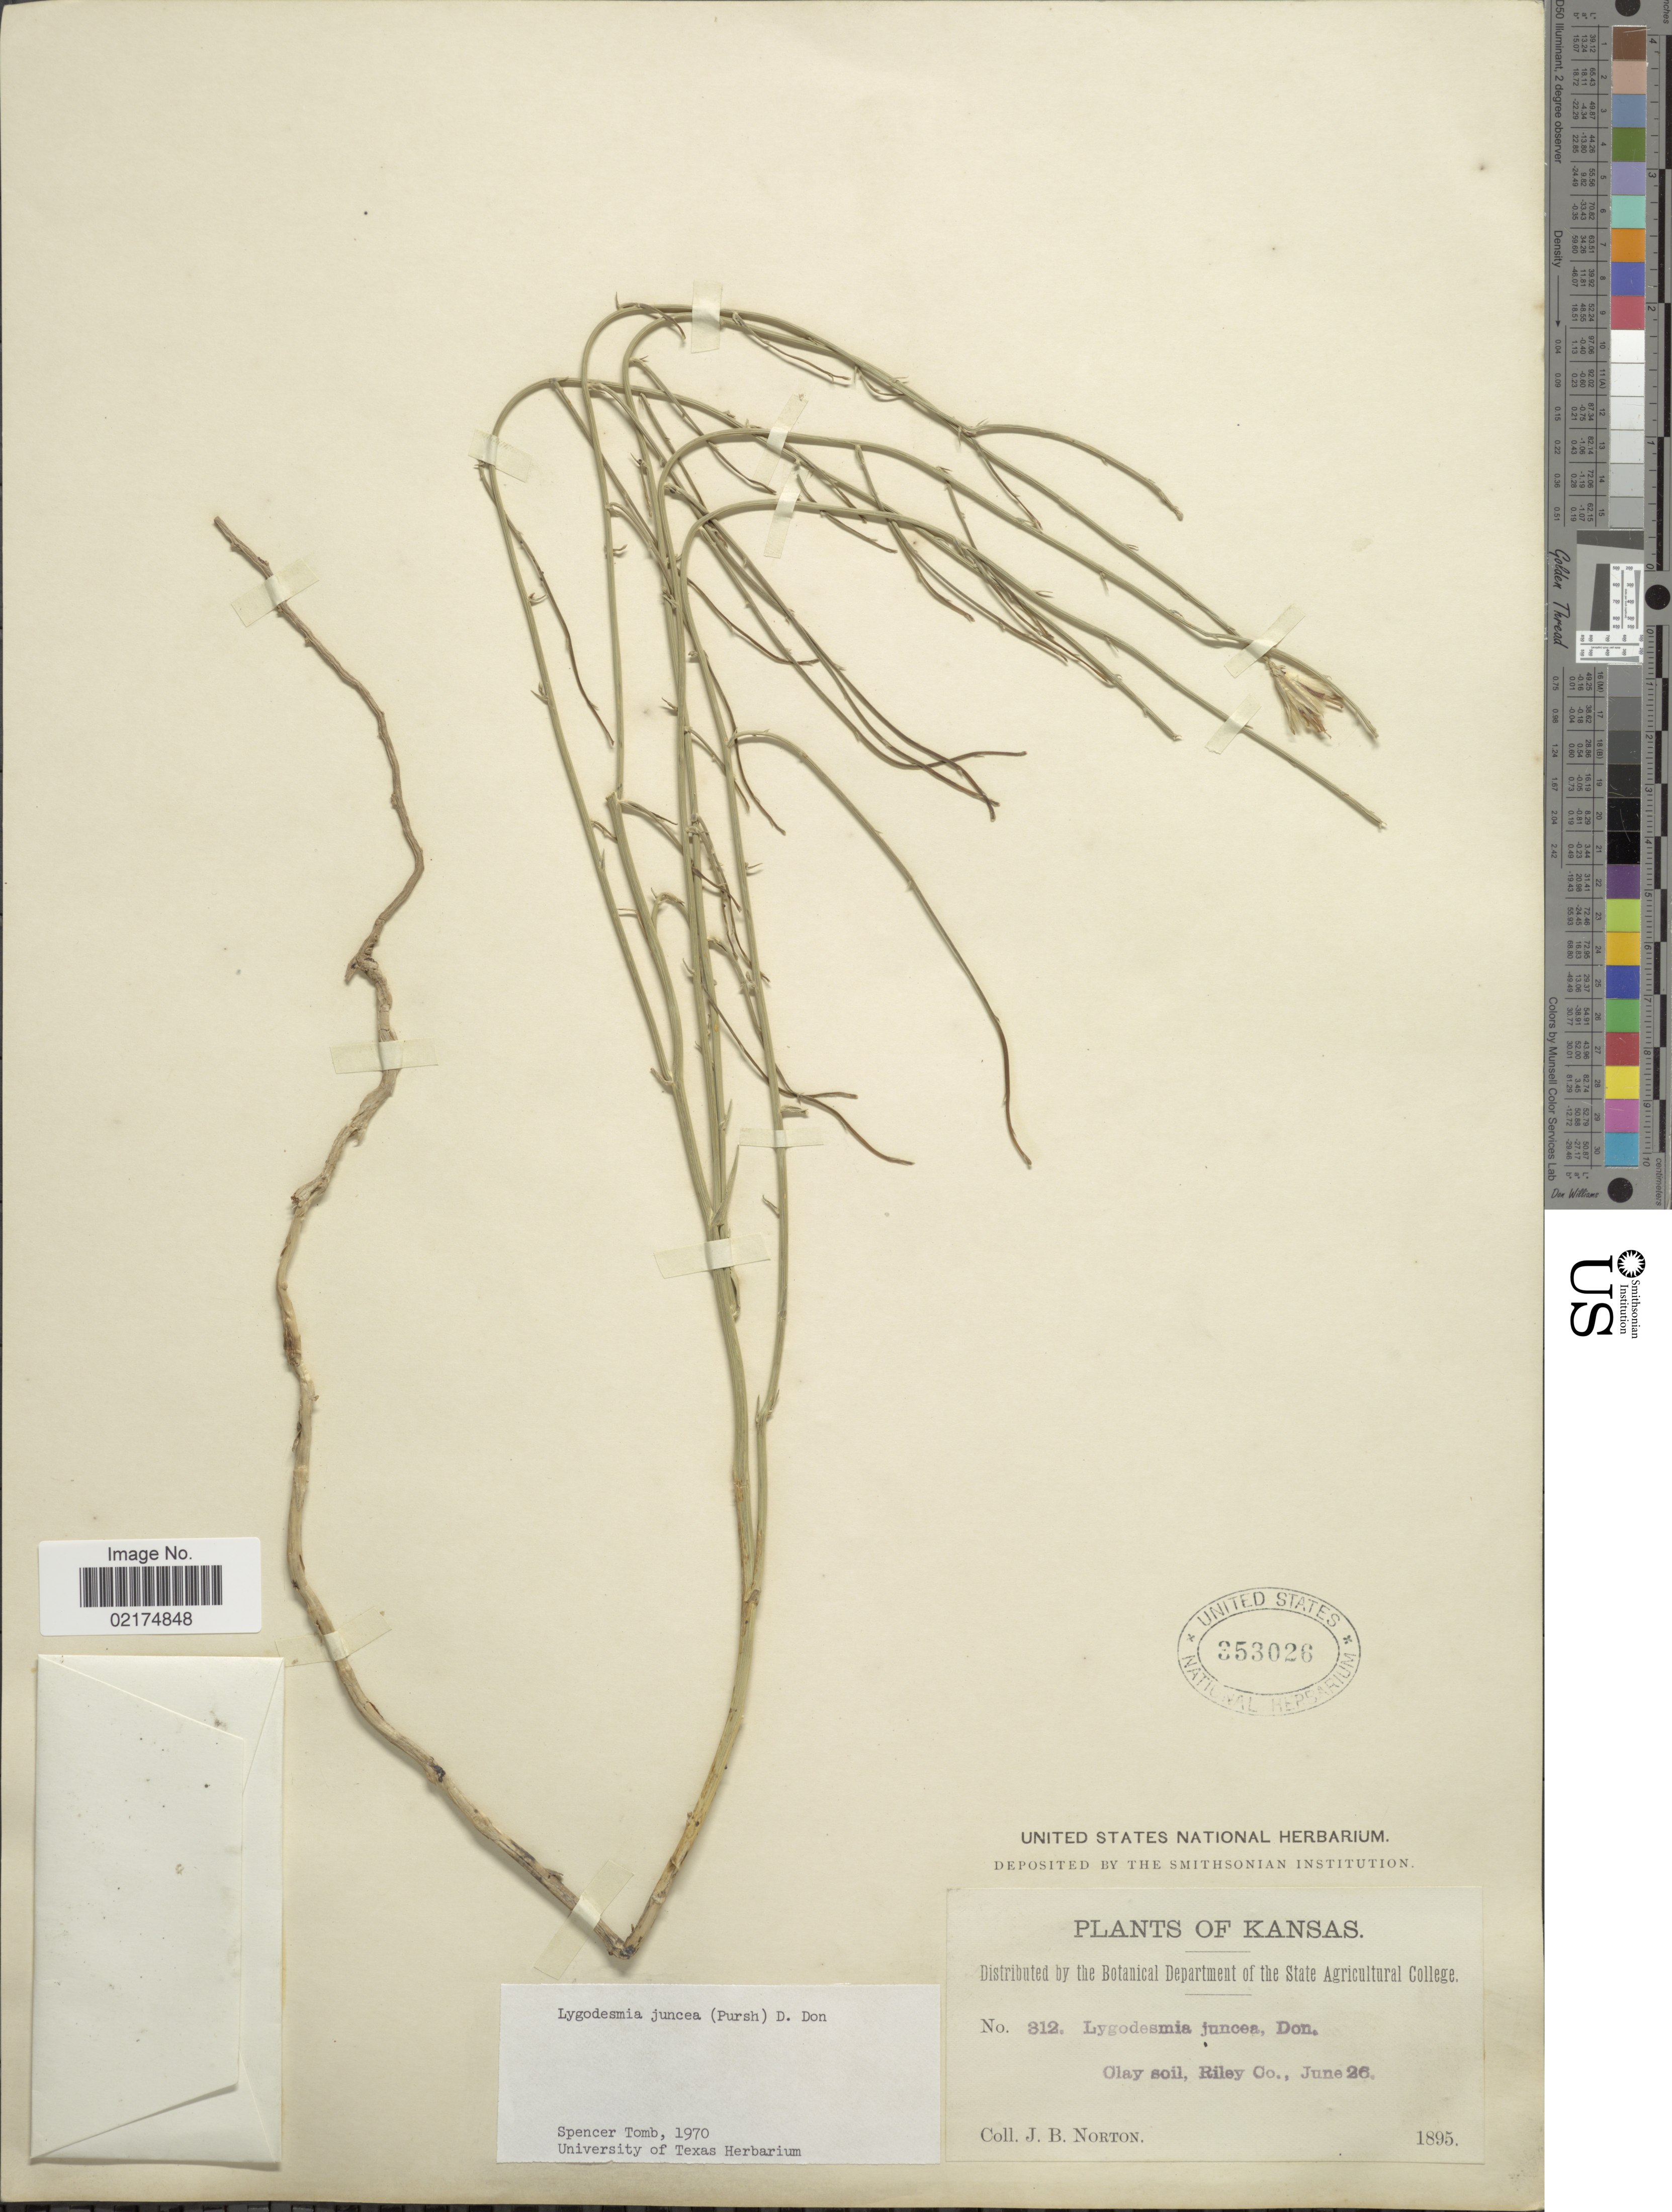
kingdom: Plantae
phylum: Tracheophyta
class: Magnoliopsida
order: Asterales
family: Asteraceae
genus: Lygodesmia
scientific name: Lygodesmia juncea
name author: D. Don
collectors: J. B. Norton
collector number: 312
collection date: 1895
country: United States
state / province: Kansas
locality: Olay soil, Riley Co.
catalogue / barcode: US 353026